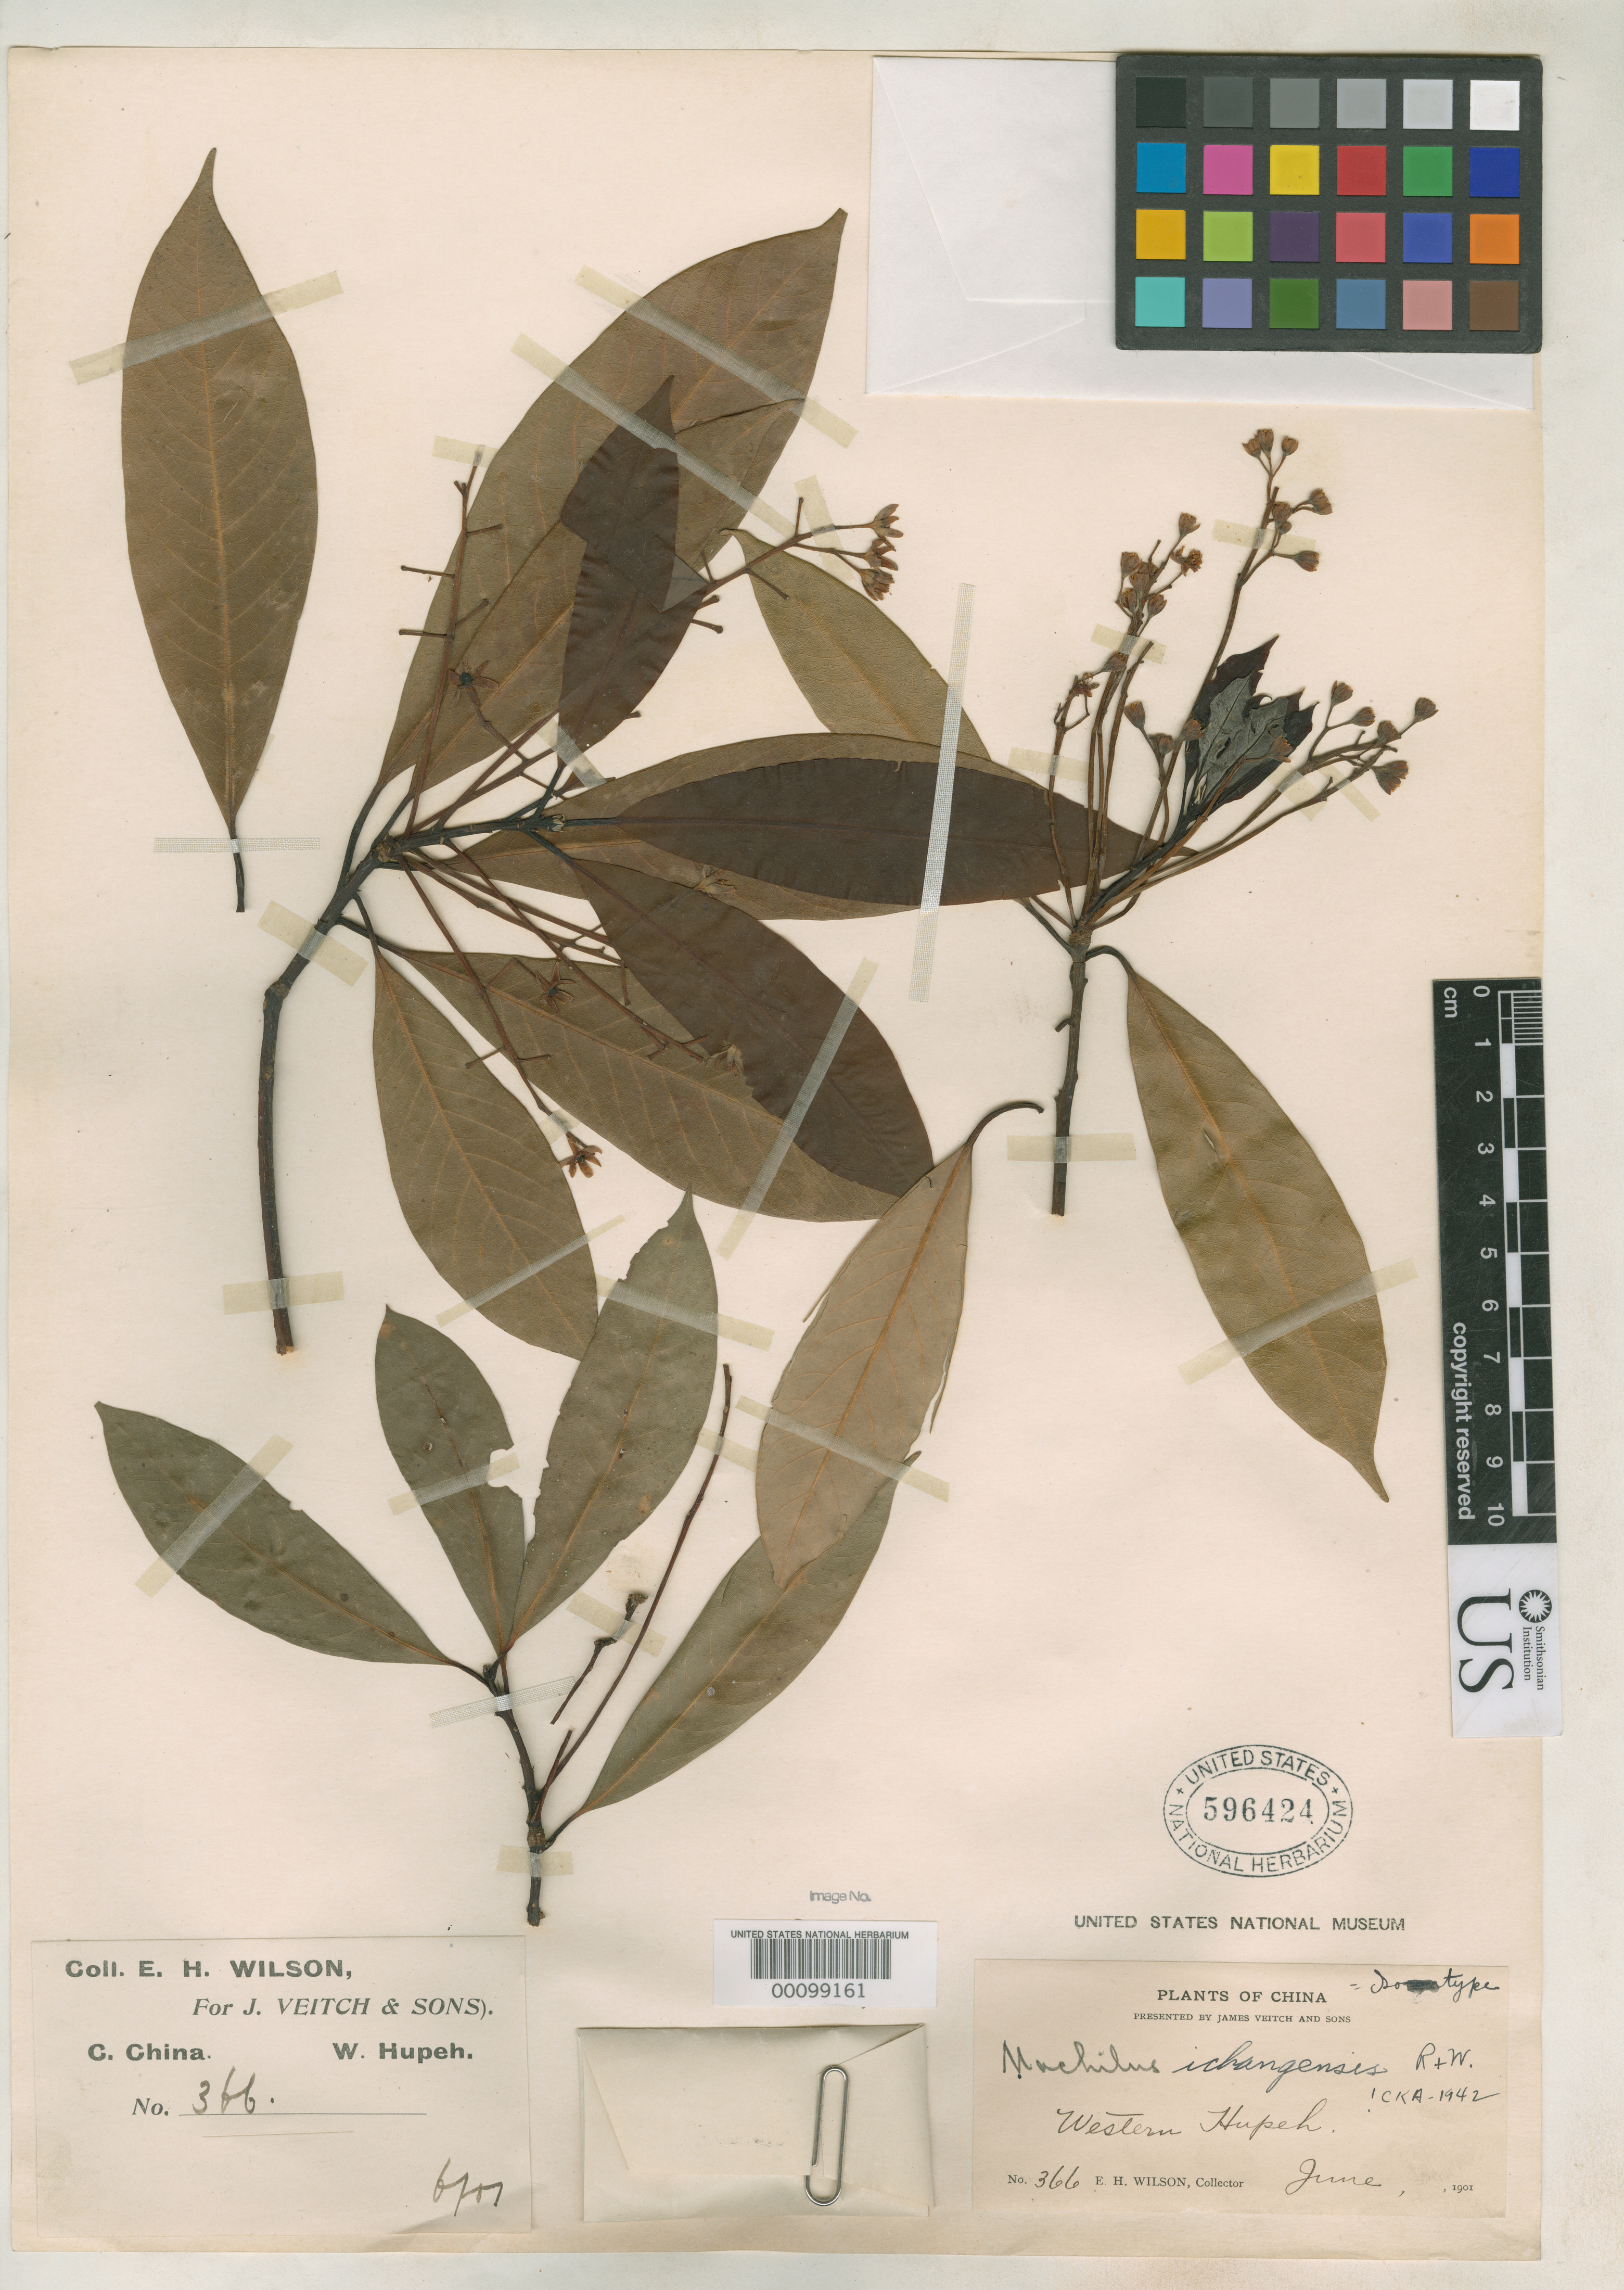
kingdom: Plantae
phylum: Tracheophyta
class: Magnoliopsida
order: Laurales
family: Lauraceae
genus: Machilus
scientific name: Machilus ichangensis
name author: Rehder & E.H. Wilson in Sarg.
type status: Isosyntype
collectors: E. H. Wilson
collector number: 366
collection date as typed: Jun 1901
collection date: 1901-06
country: China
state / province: Hubei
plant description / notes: Protologue cites "April and June 1901 (Veitch Exped. No. 366; type)"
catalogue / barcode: US 596424